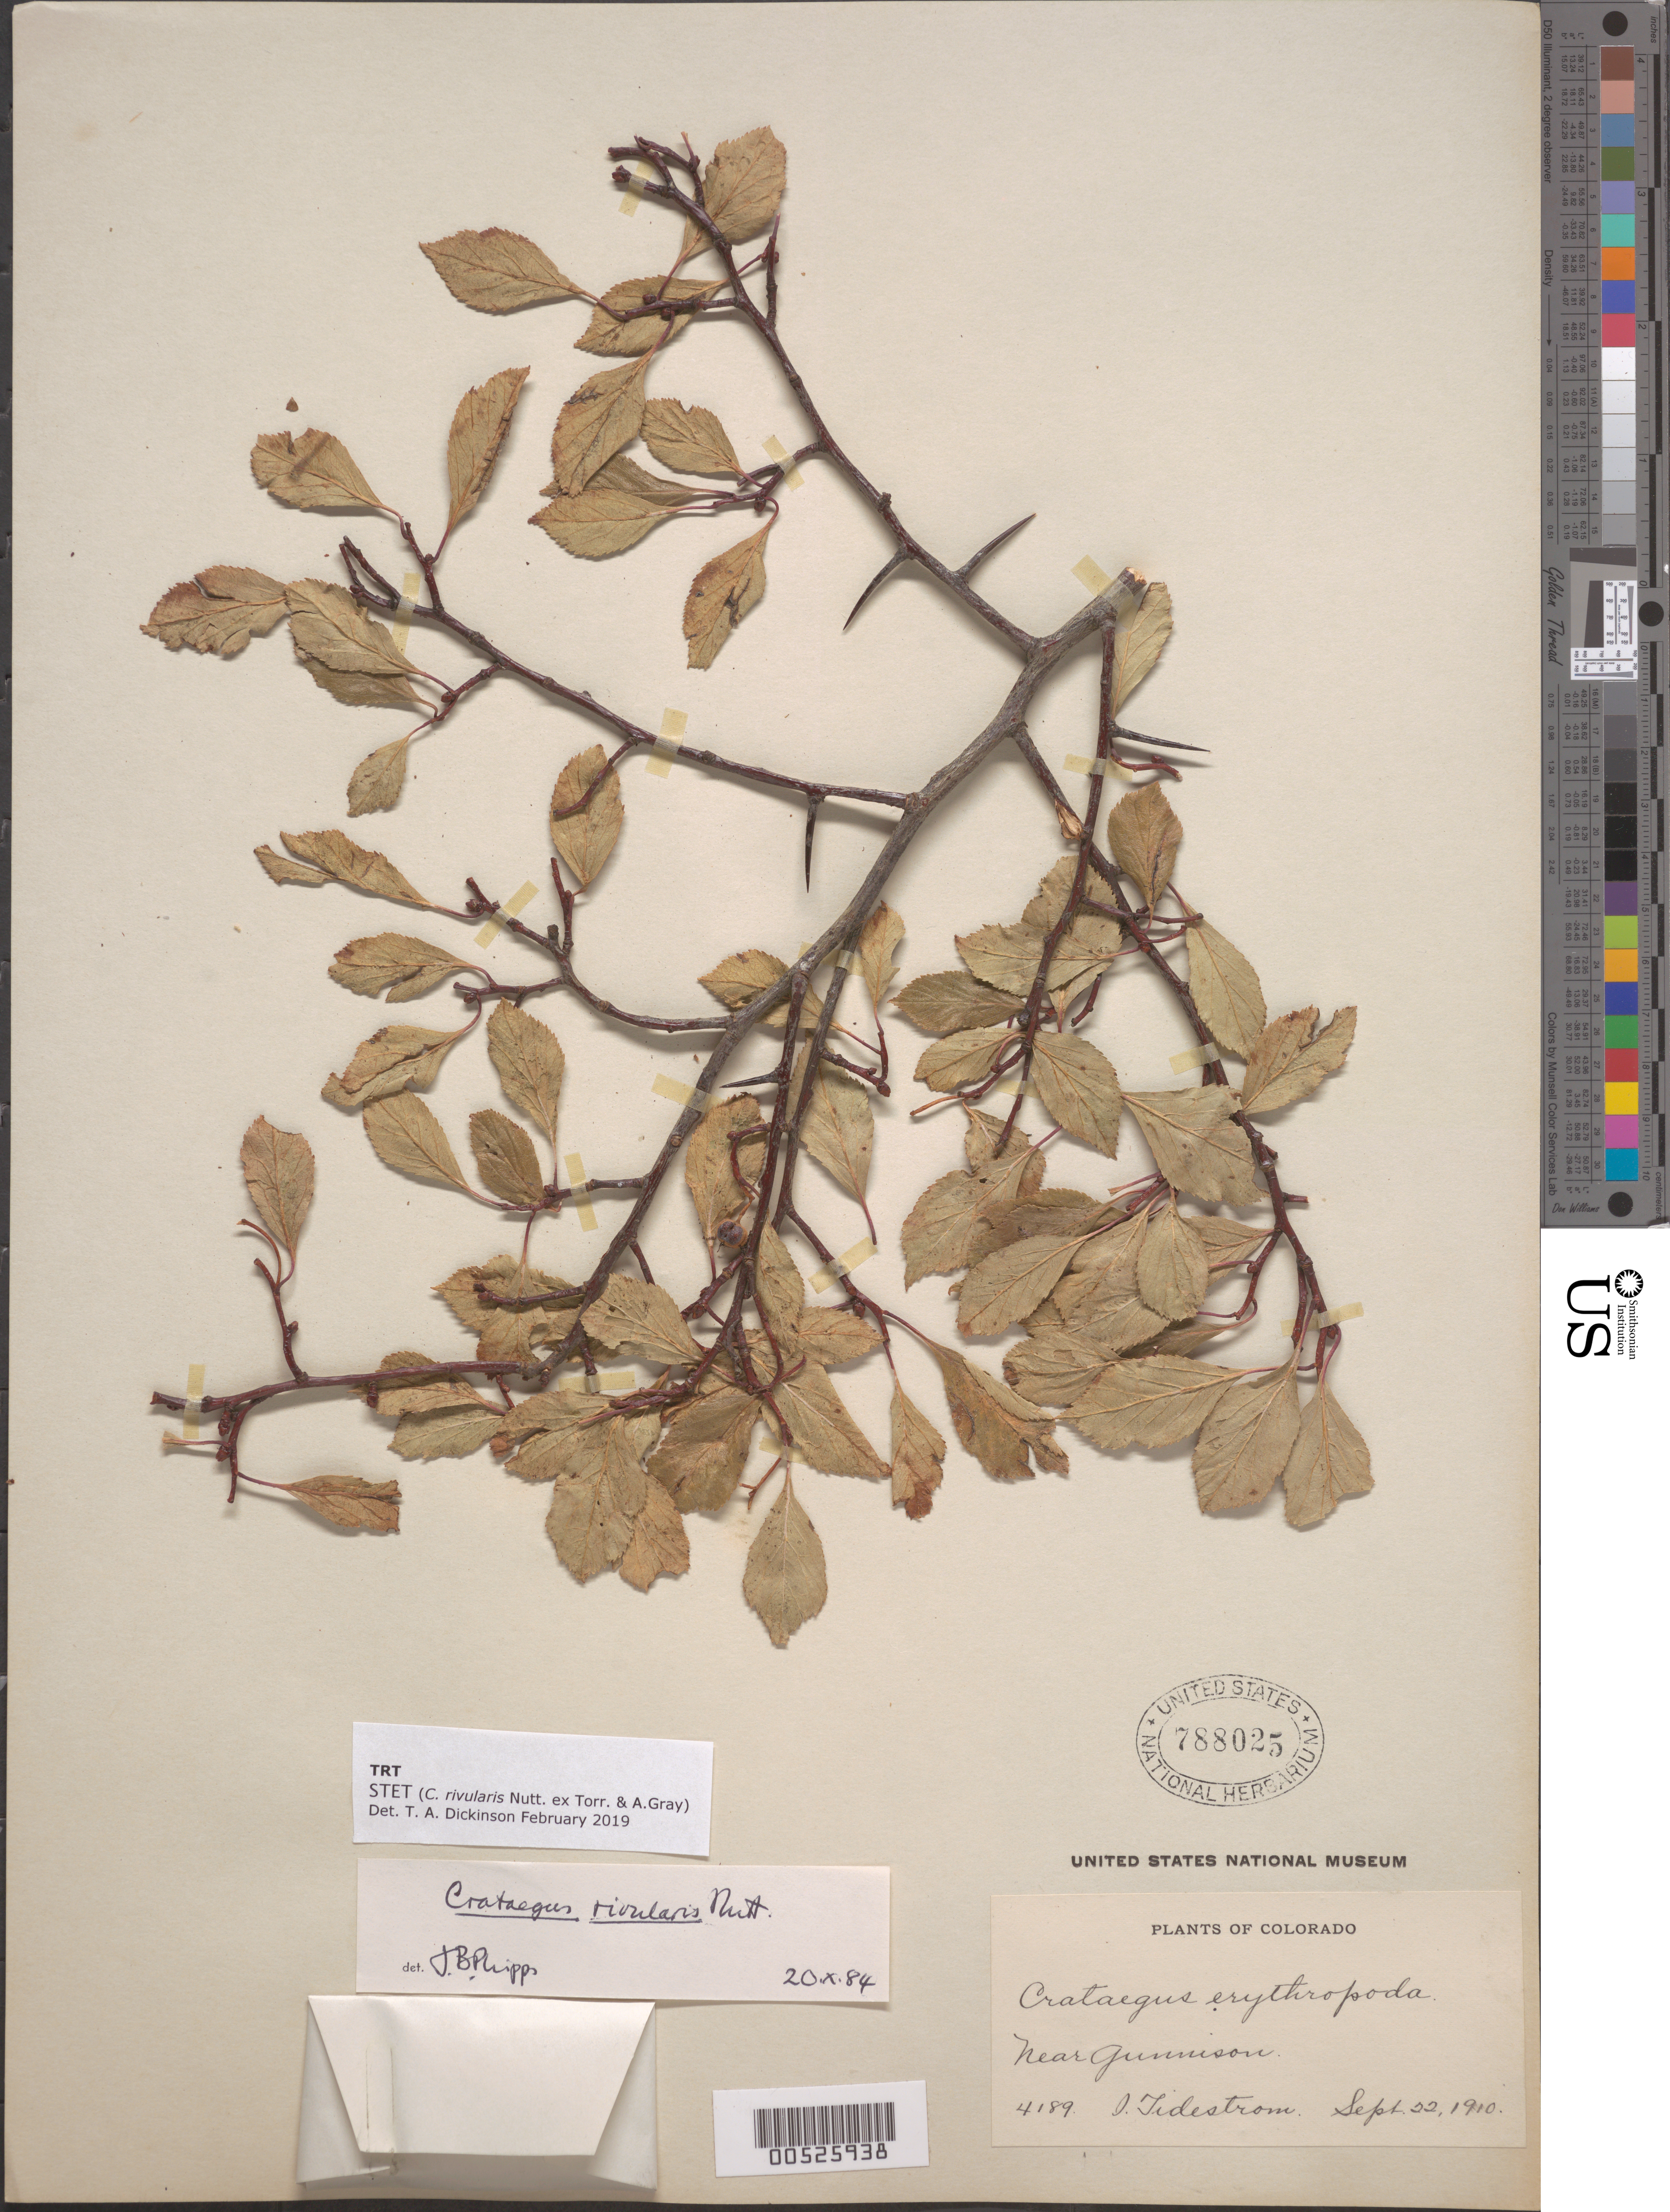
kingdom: Plantae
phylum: Tracheophyta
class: Magnoliopsida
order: Rosales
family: Rosaceae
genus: Crataegus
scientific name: Crataegus rivularis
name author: Nutt.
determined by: Phipps, James B., (UWO), University of Western Ontario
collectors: I. F. Tidestrom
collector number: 4189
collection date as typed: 22 Sep 1910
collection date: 1910-09-22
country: United States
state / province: Colorado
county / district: Gunnison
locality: Near Gunnison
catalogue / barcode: US 788025